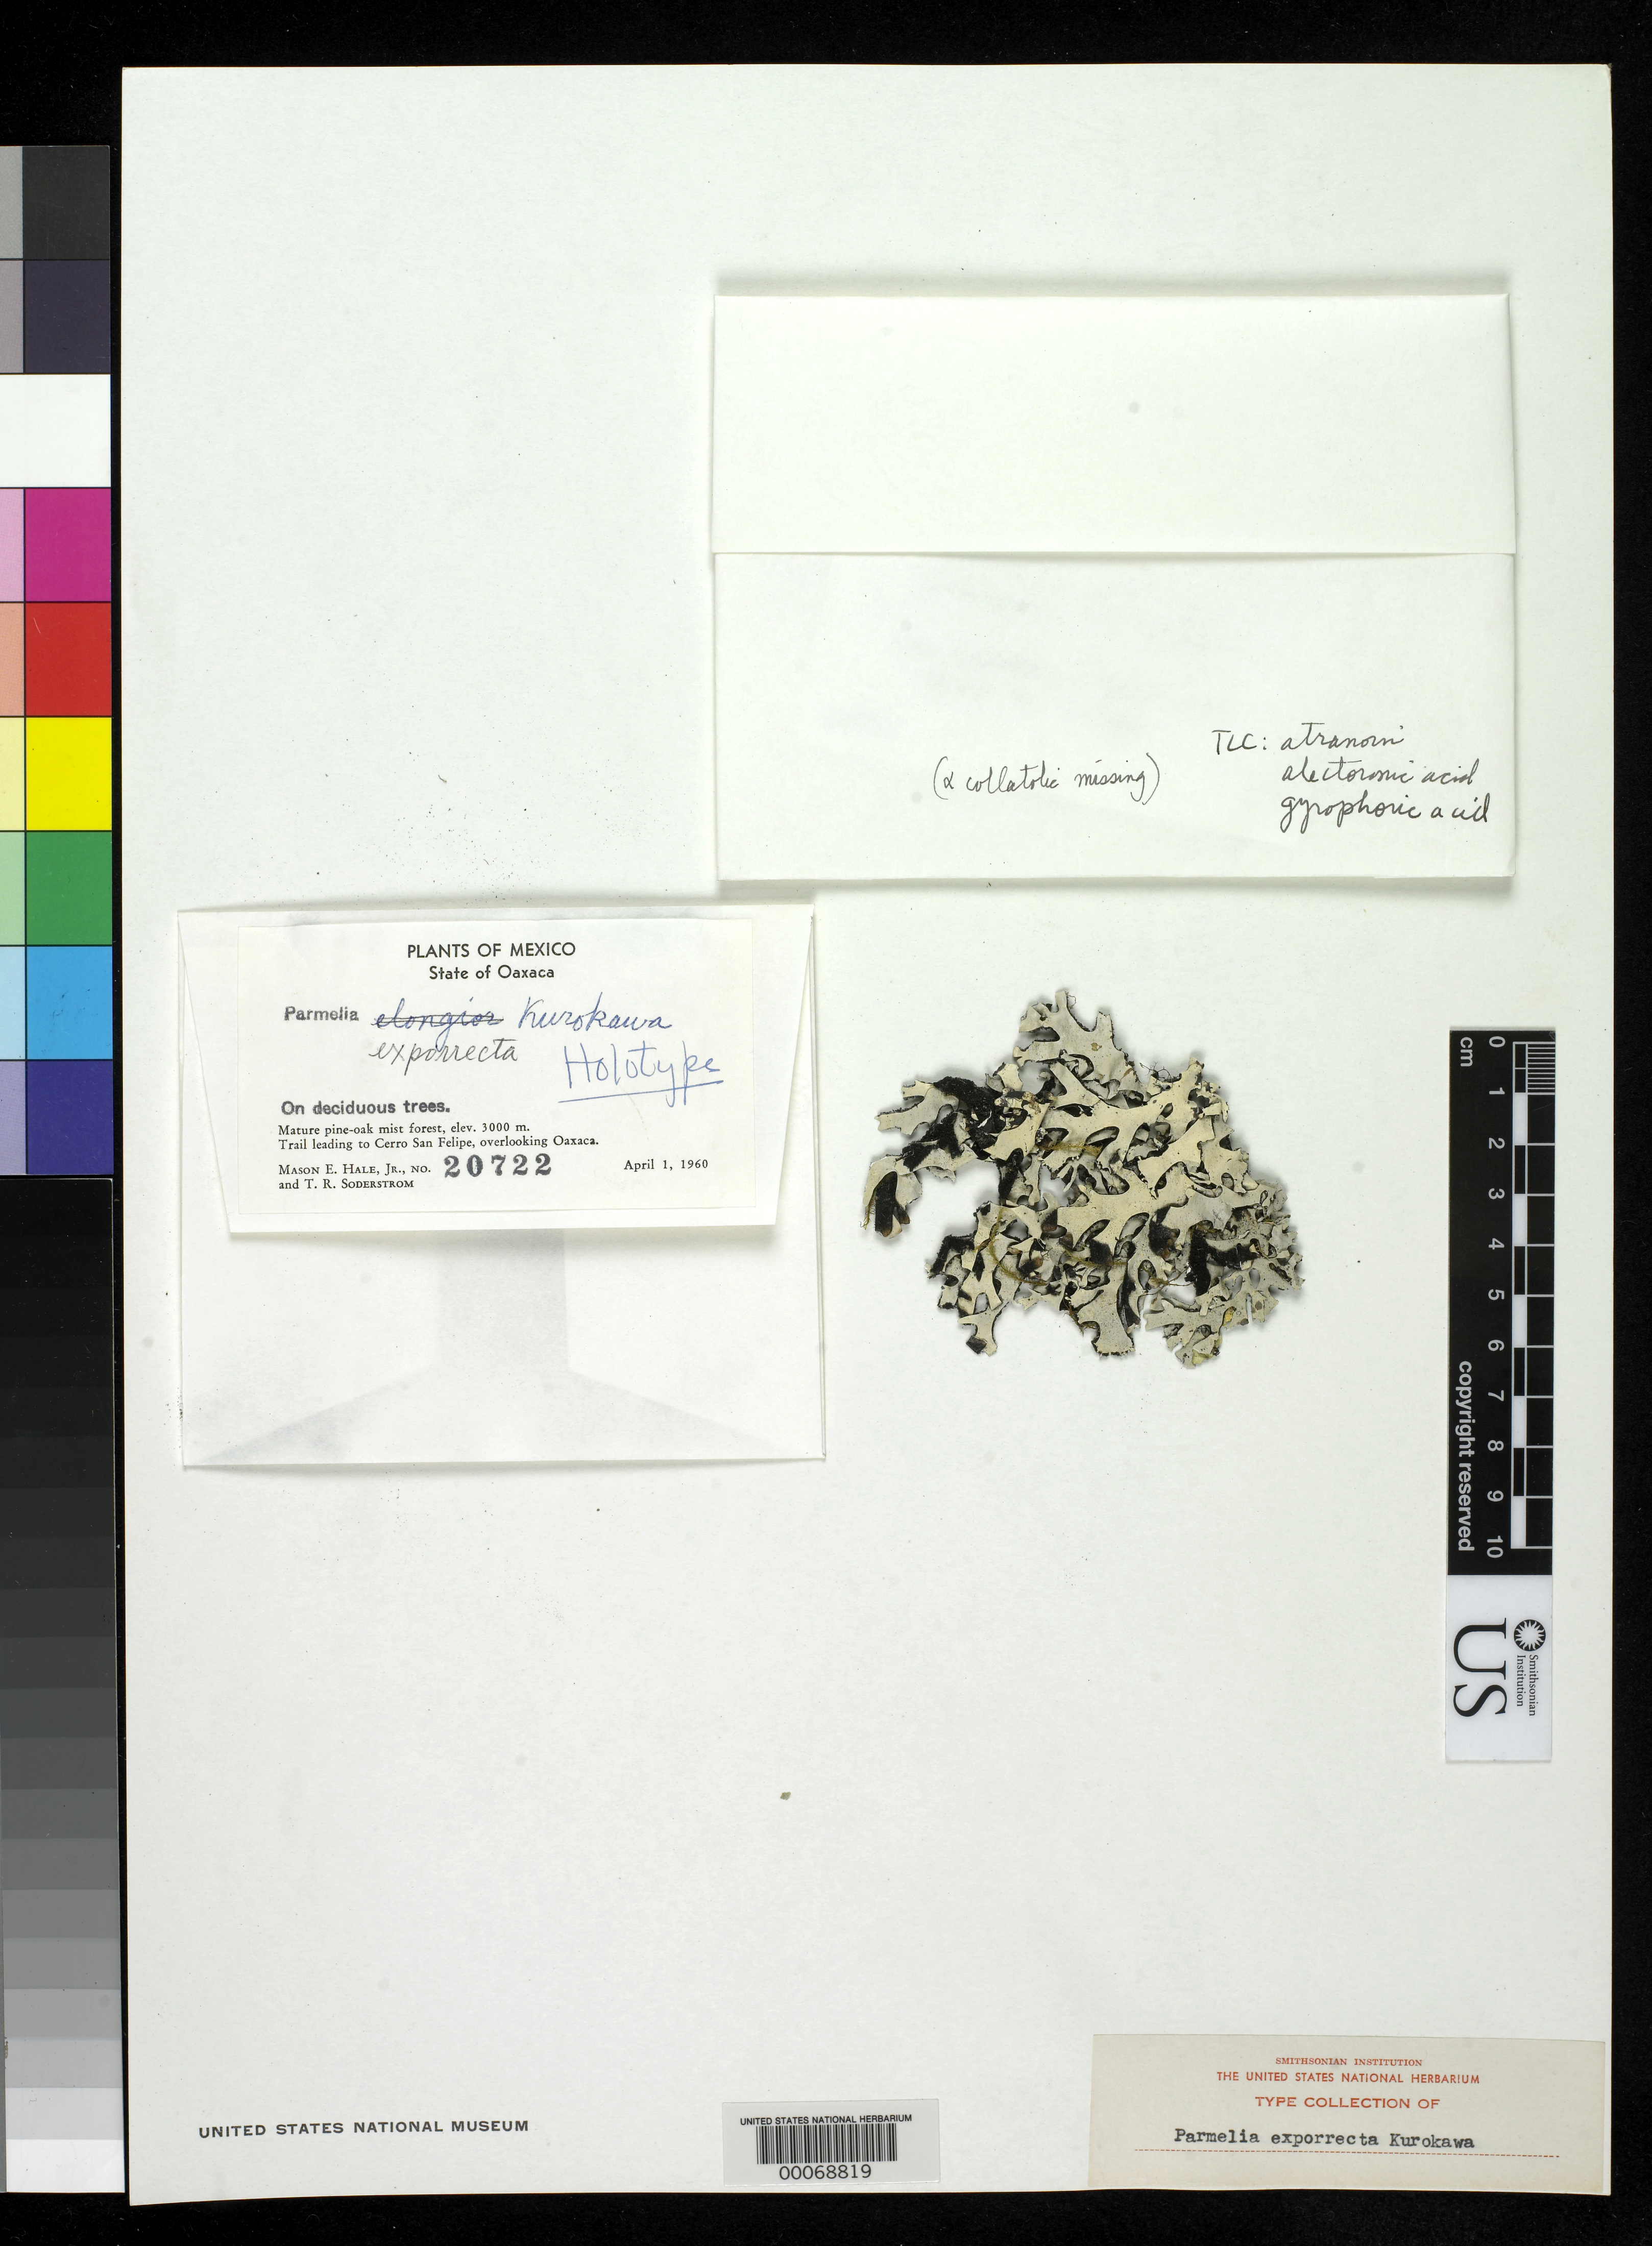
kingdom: Fungi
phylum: Ascomycota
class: Lecanoromycetes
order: Lecanorales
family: Parmeliaceae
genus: Parmelia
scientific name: Parmelia exporrecta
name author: Kurok. in Hale & Kurok.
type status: Holotype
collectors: M. Hale & T. R. Soderstrom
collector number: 20722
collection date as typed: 01 Apr 1960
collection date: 1960-04-01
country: Mexico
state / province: Oaxaca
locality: Trail leading to Cerro San Felipe.